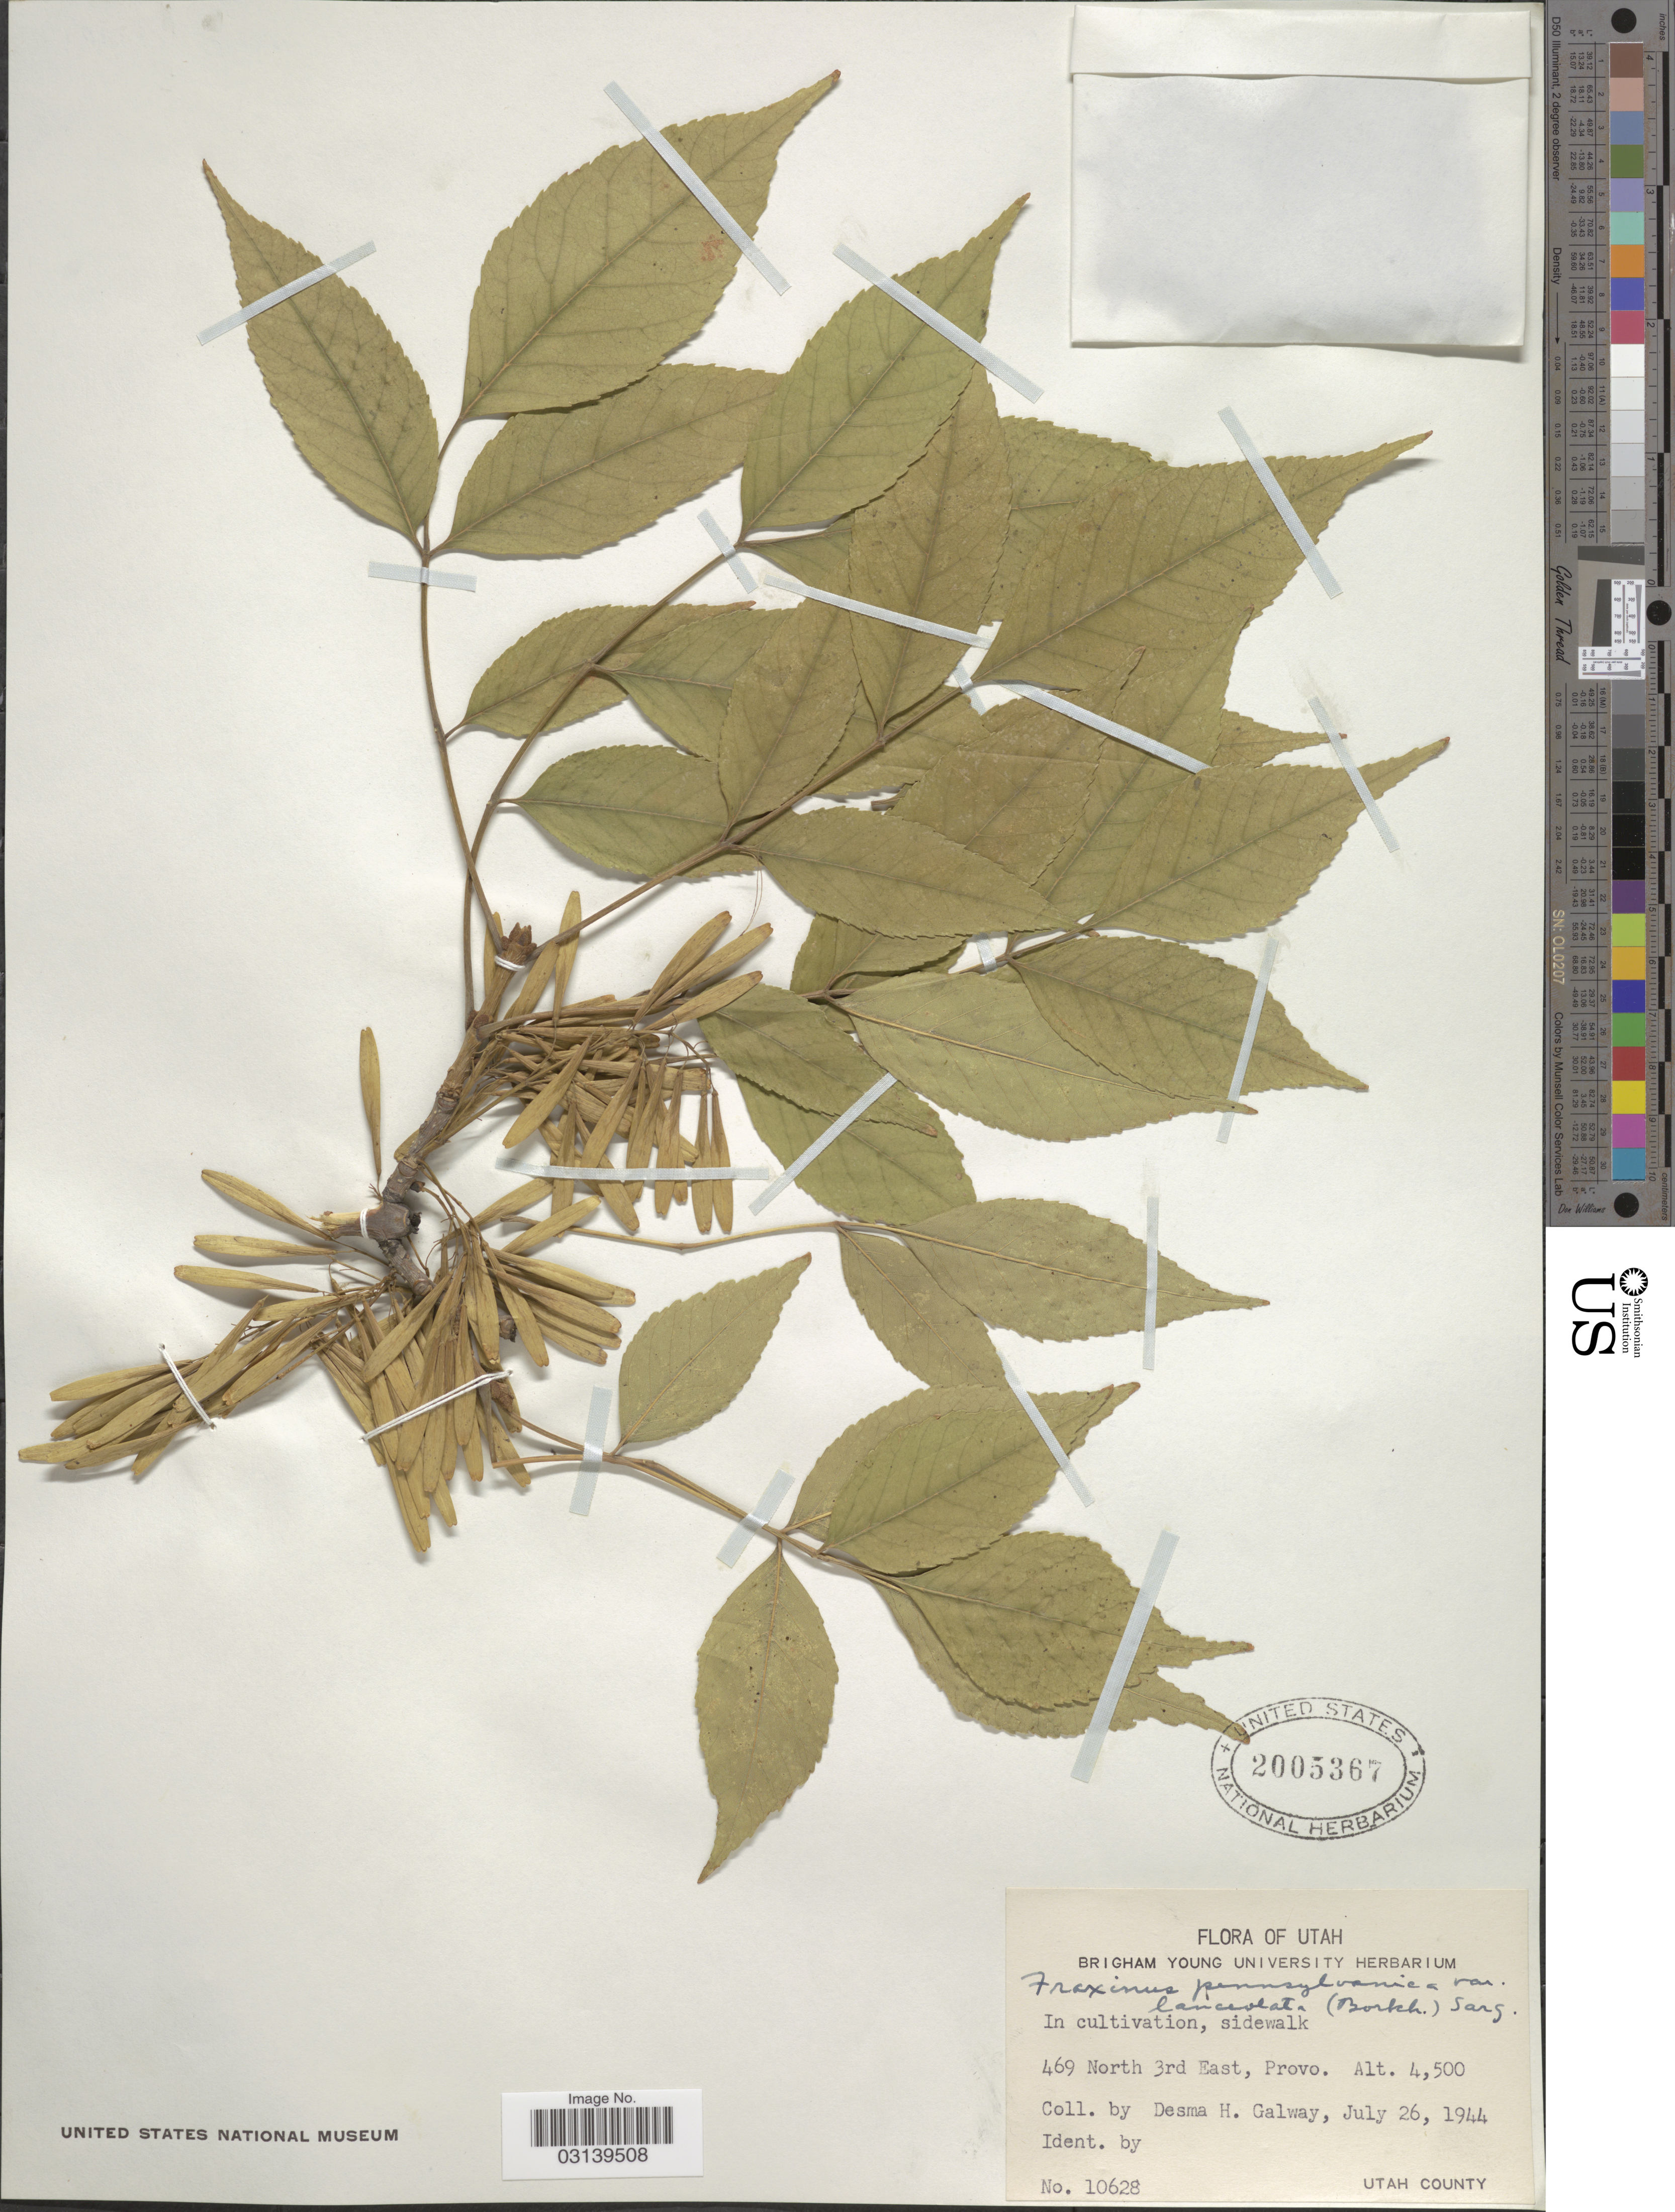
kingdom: Plantae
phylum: Tracheophyta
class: Magnoliopsida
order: Lamiales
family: Oleaceae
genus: Fraxinus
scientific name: Fraxinus pennsylvanica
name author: Marshall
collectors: D. Galway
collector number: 10628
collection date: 1944-07-26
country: United States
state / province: Utah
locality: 469 North 3rd East, Provo. Utah County.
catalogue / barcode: US 2005367